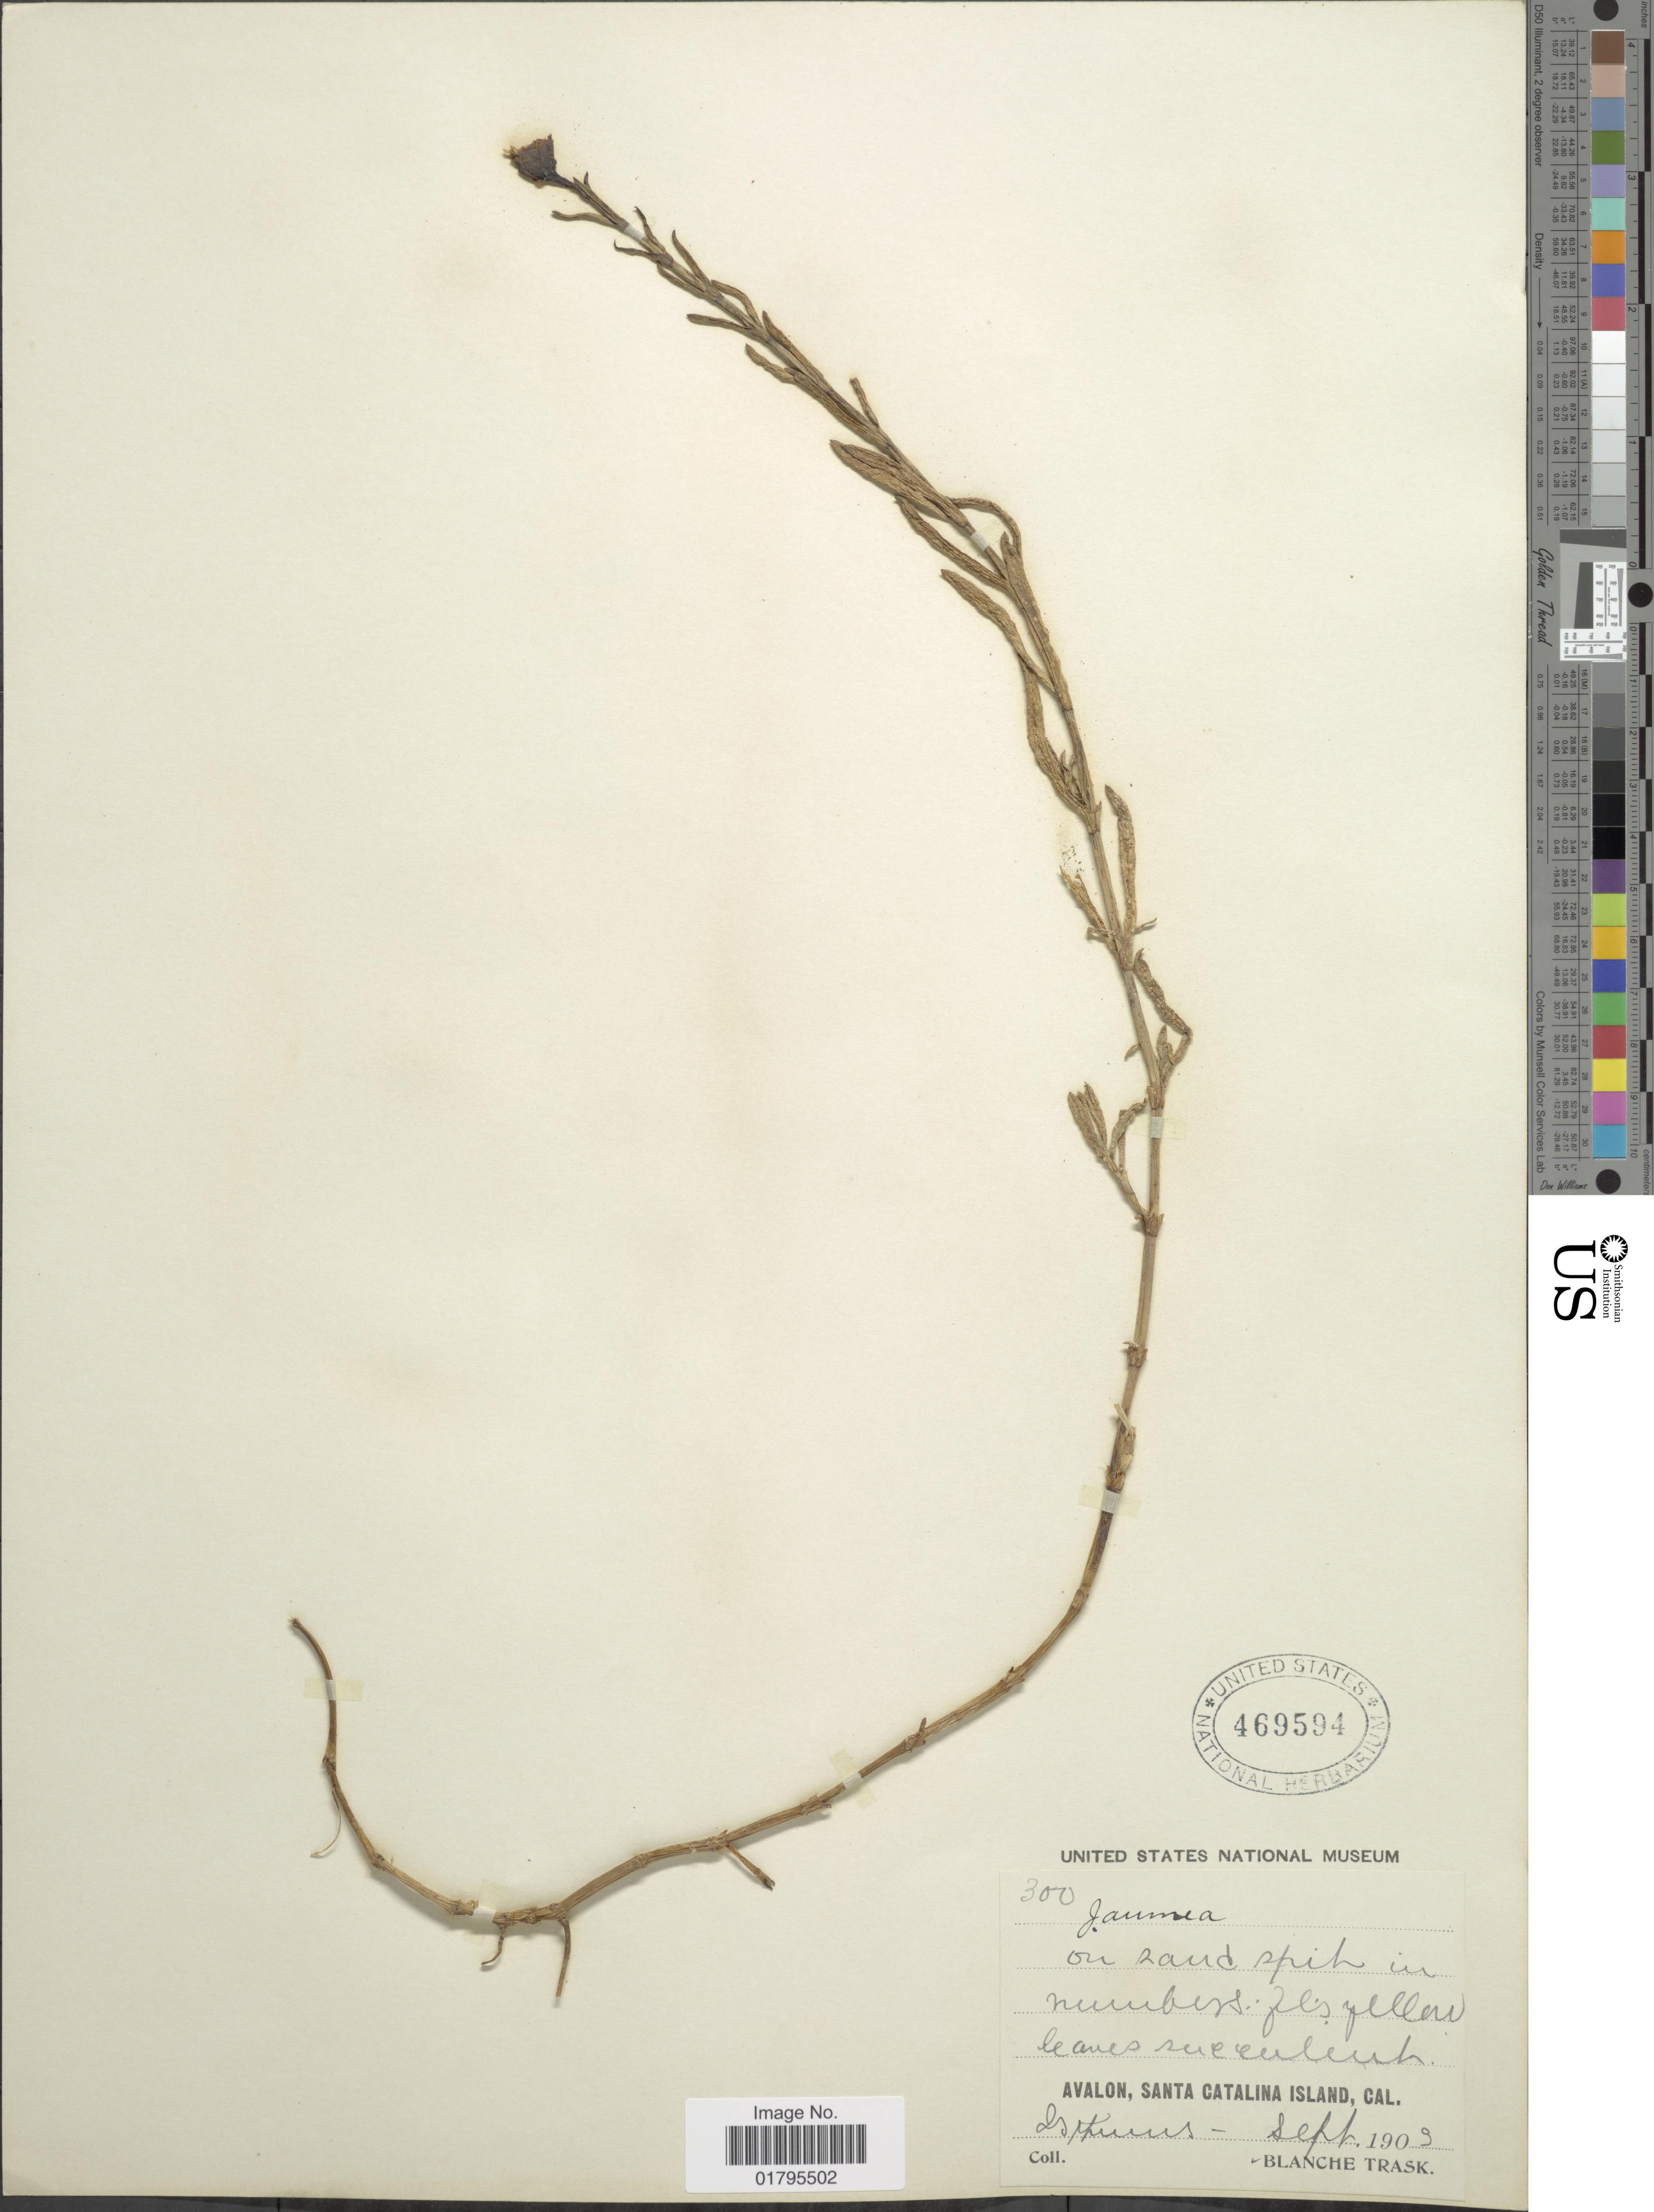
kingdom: Plantae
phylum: Tracheophyta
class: Magnoliopsida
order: Asterales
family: Asteraceae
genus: Jaumea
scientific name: Jaumea carnosa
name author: (Less.) A. Gray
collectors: B. Trask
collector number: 300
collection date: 1909-09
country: United States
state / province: California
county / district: Los Angeles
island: Santa Catalina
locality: Avalon, Santa Catalina Island, Cal.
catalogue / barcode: US 469594